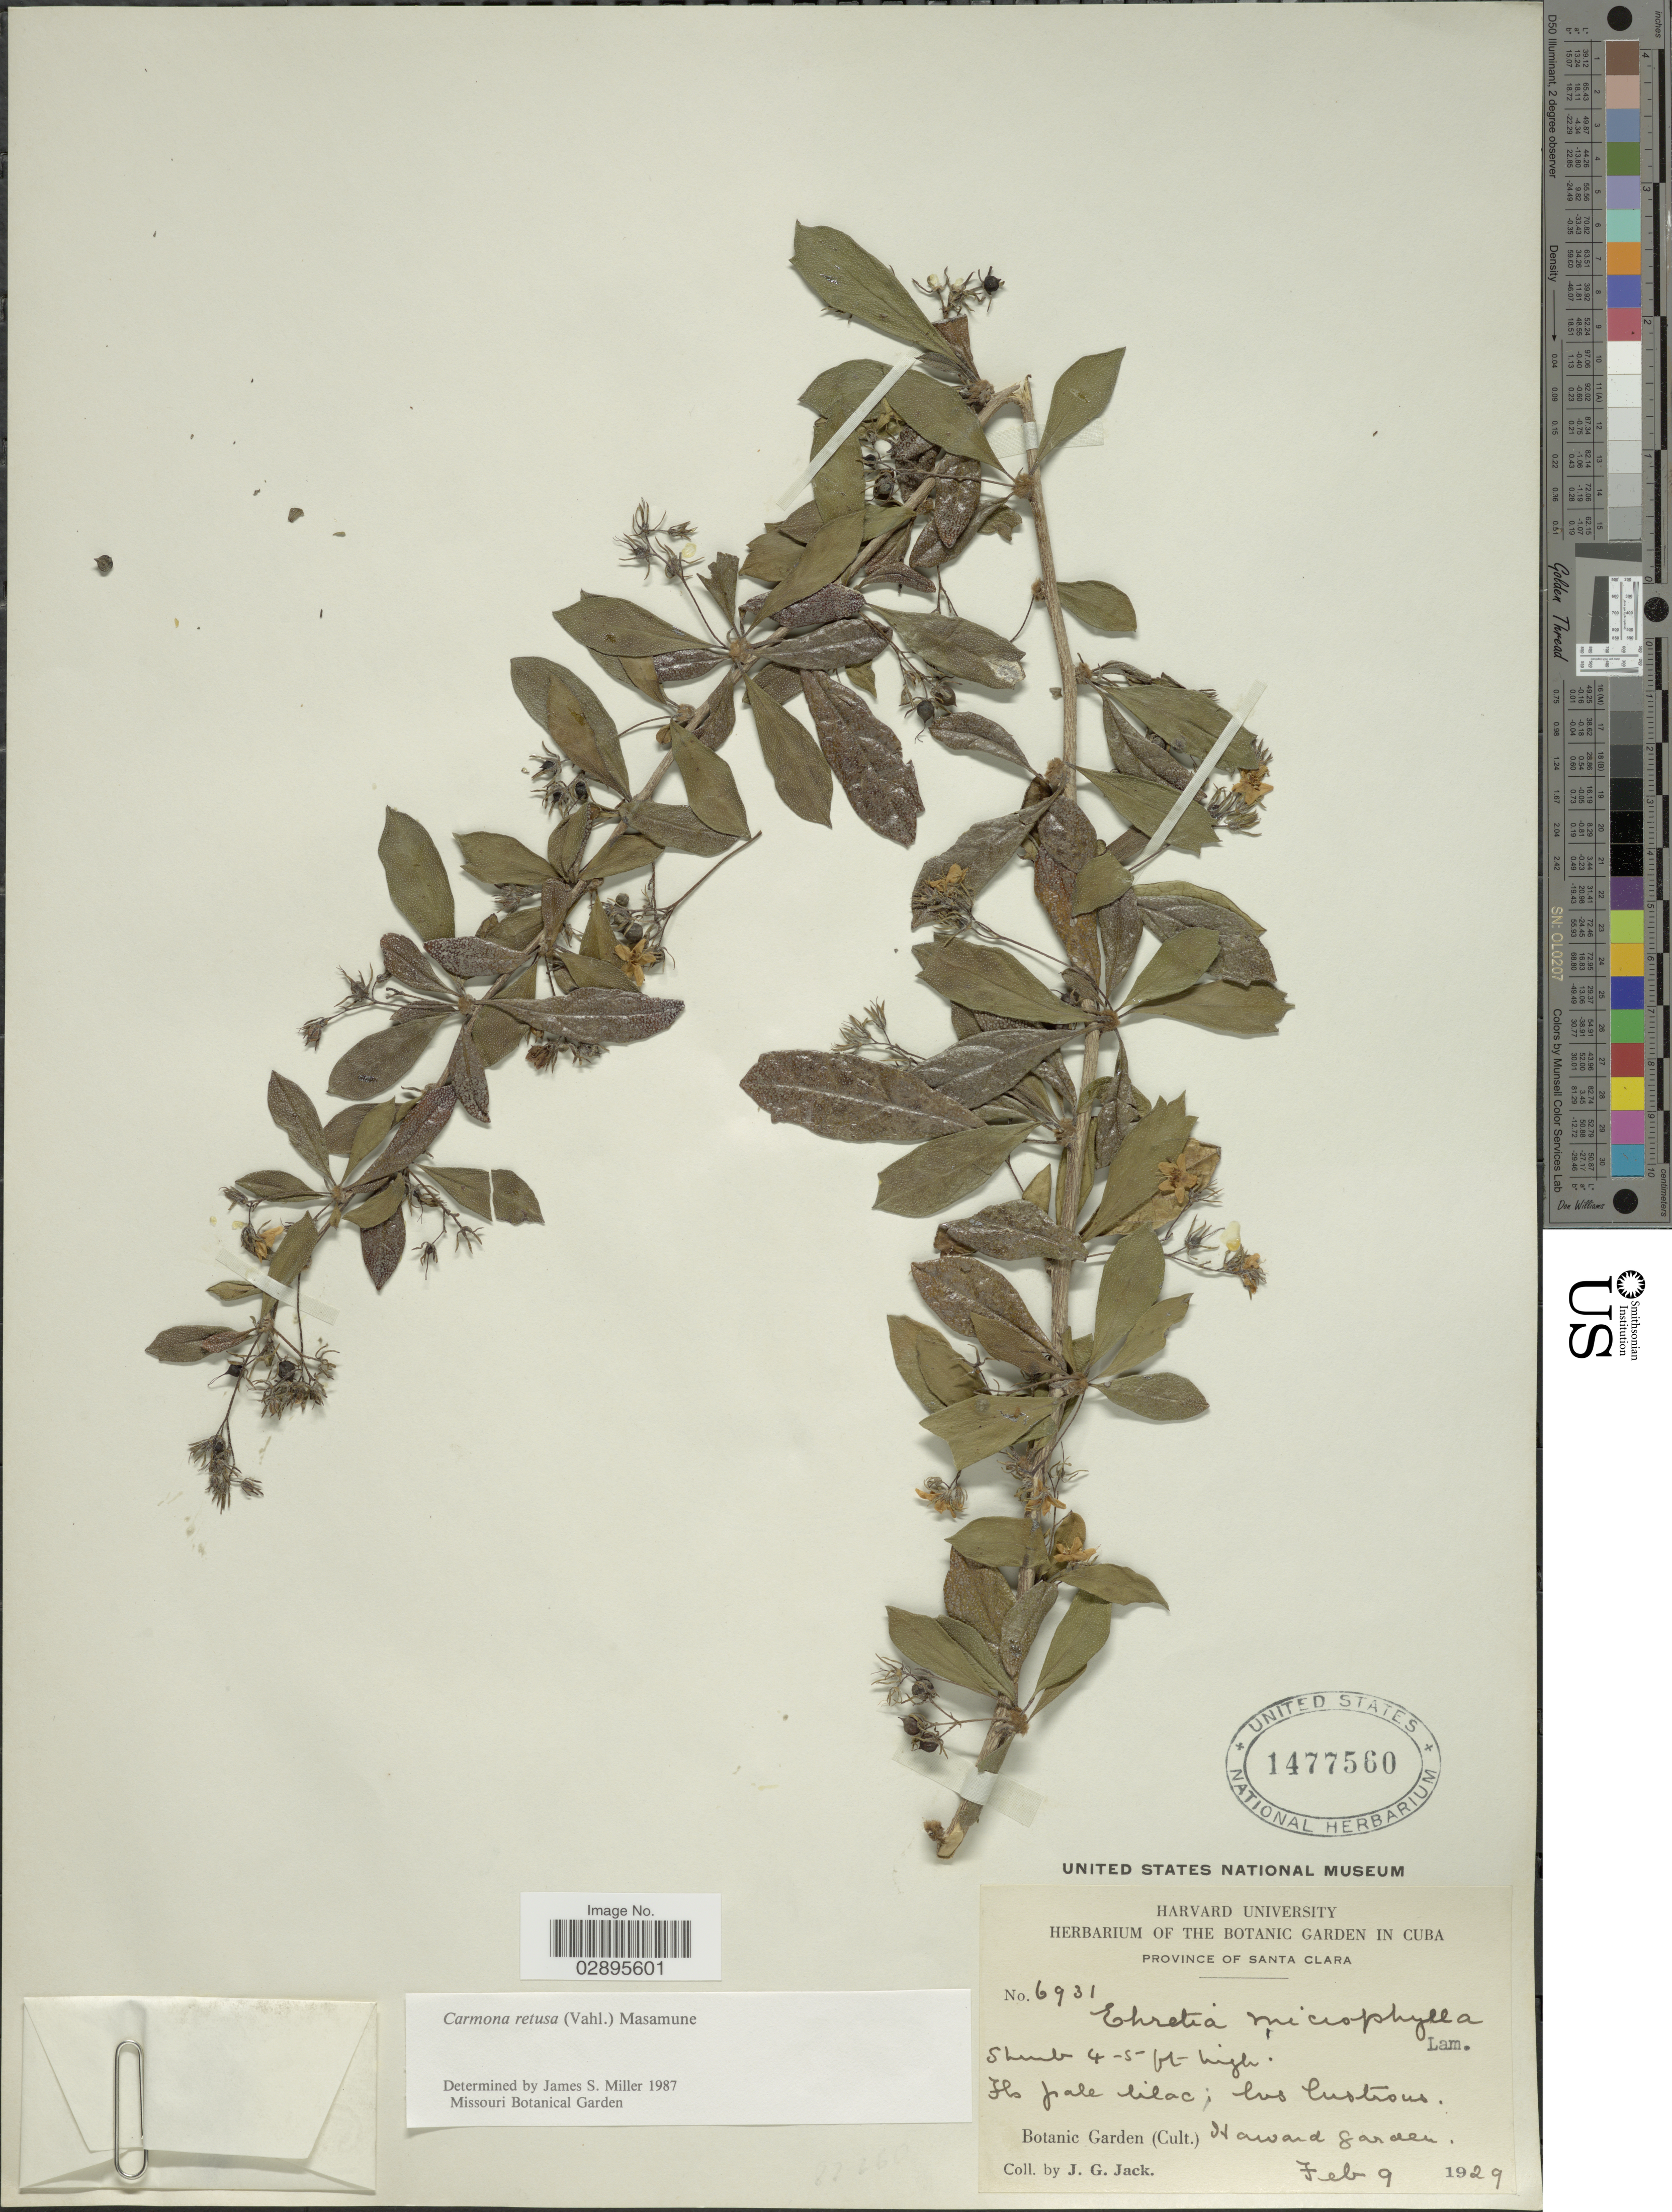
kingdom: Plantae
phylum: Tracheophyta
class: Magnoliopsida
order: Boraginales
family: Ehretiaceae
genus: Ehretia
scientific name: Ehretia microphylla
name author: Lam.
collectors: J. G. Jack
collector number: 6931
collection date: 1929-02-09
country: Cuba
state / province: Santa Clara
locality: Santa Clara. Botanic Garden. Howard Garden.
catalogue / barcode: US 1477560